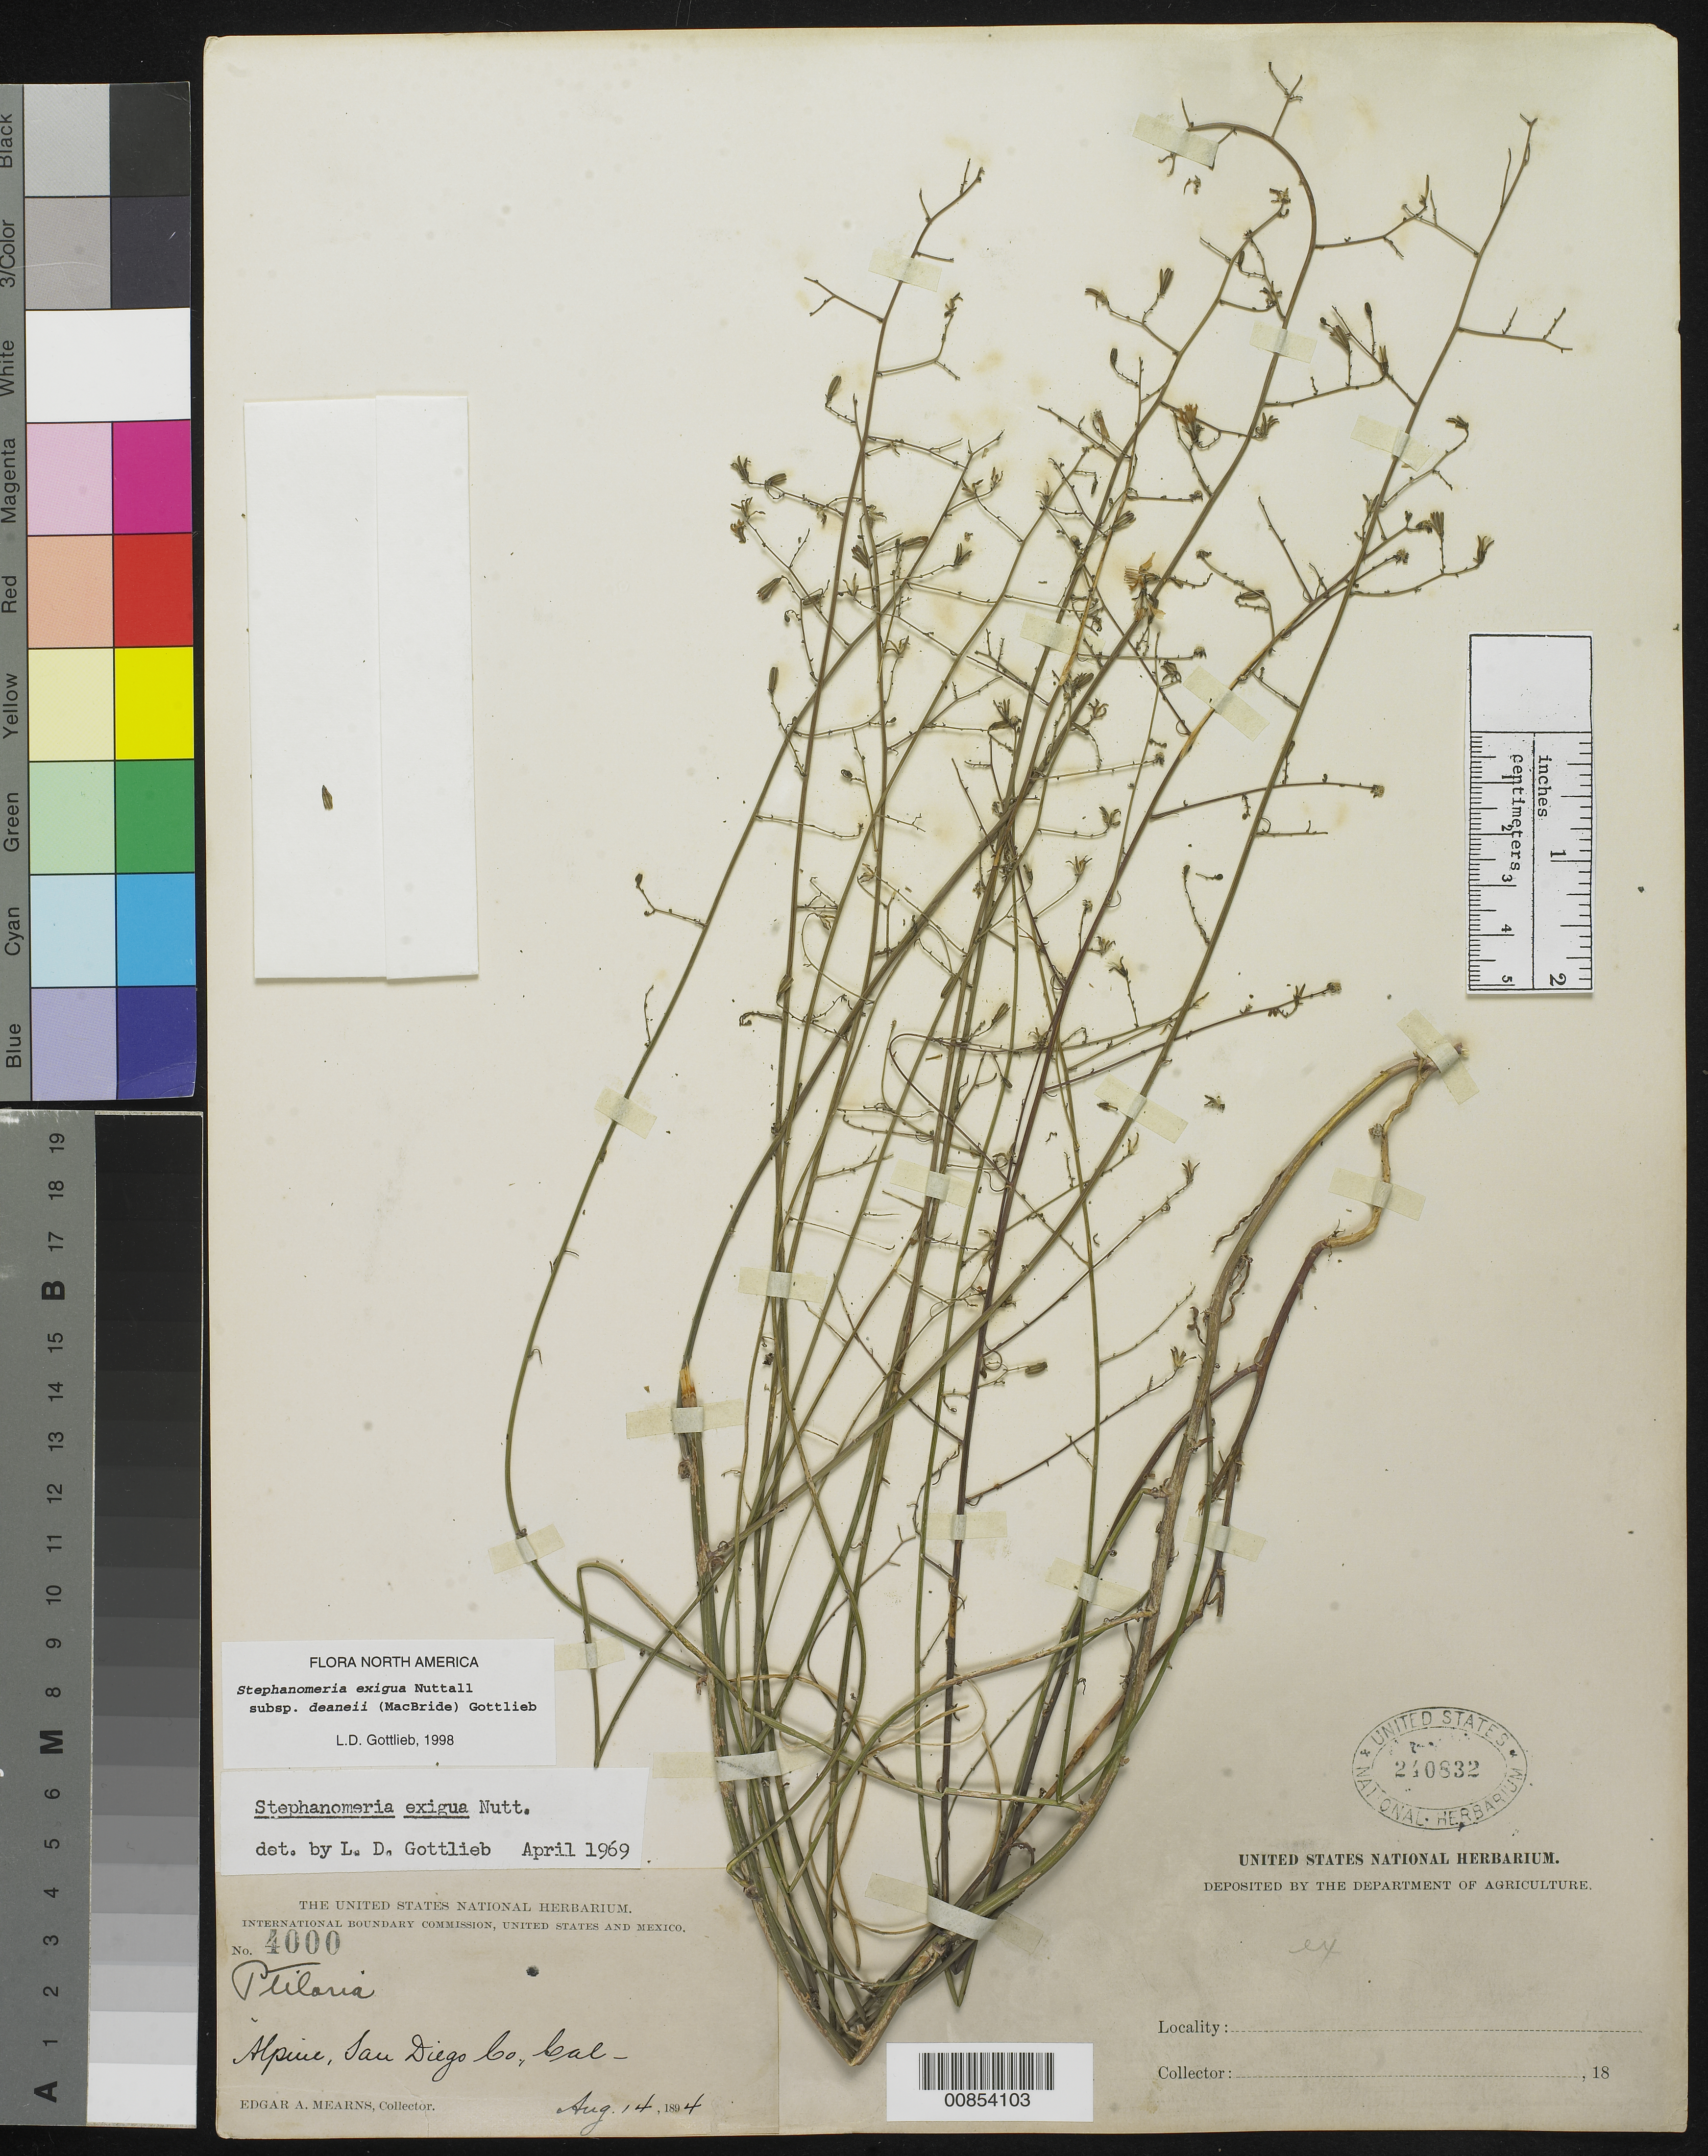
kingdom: Plantae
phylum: Tracheophyta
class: Magnoliopsida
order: Asterales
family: Asteraceae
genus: Stephanomeria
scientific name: Stephanomeria exigua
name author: Nutt.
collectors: E. A. Mearns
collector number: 4000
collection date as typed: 14 Aug 1894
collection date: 1894-08-14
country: United States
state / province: California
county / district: San Diego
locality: Alpine, San Diego County, California.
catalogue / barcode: US 240832